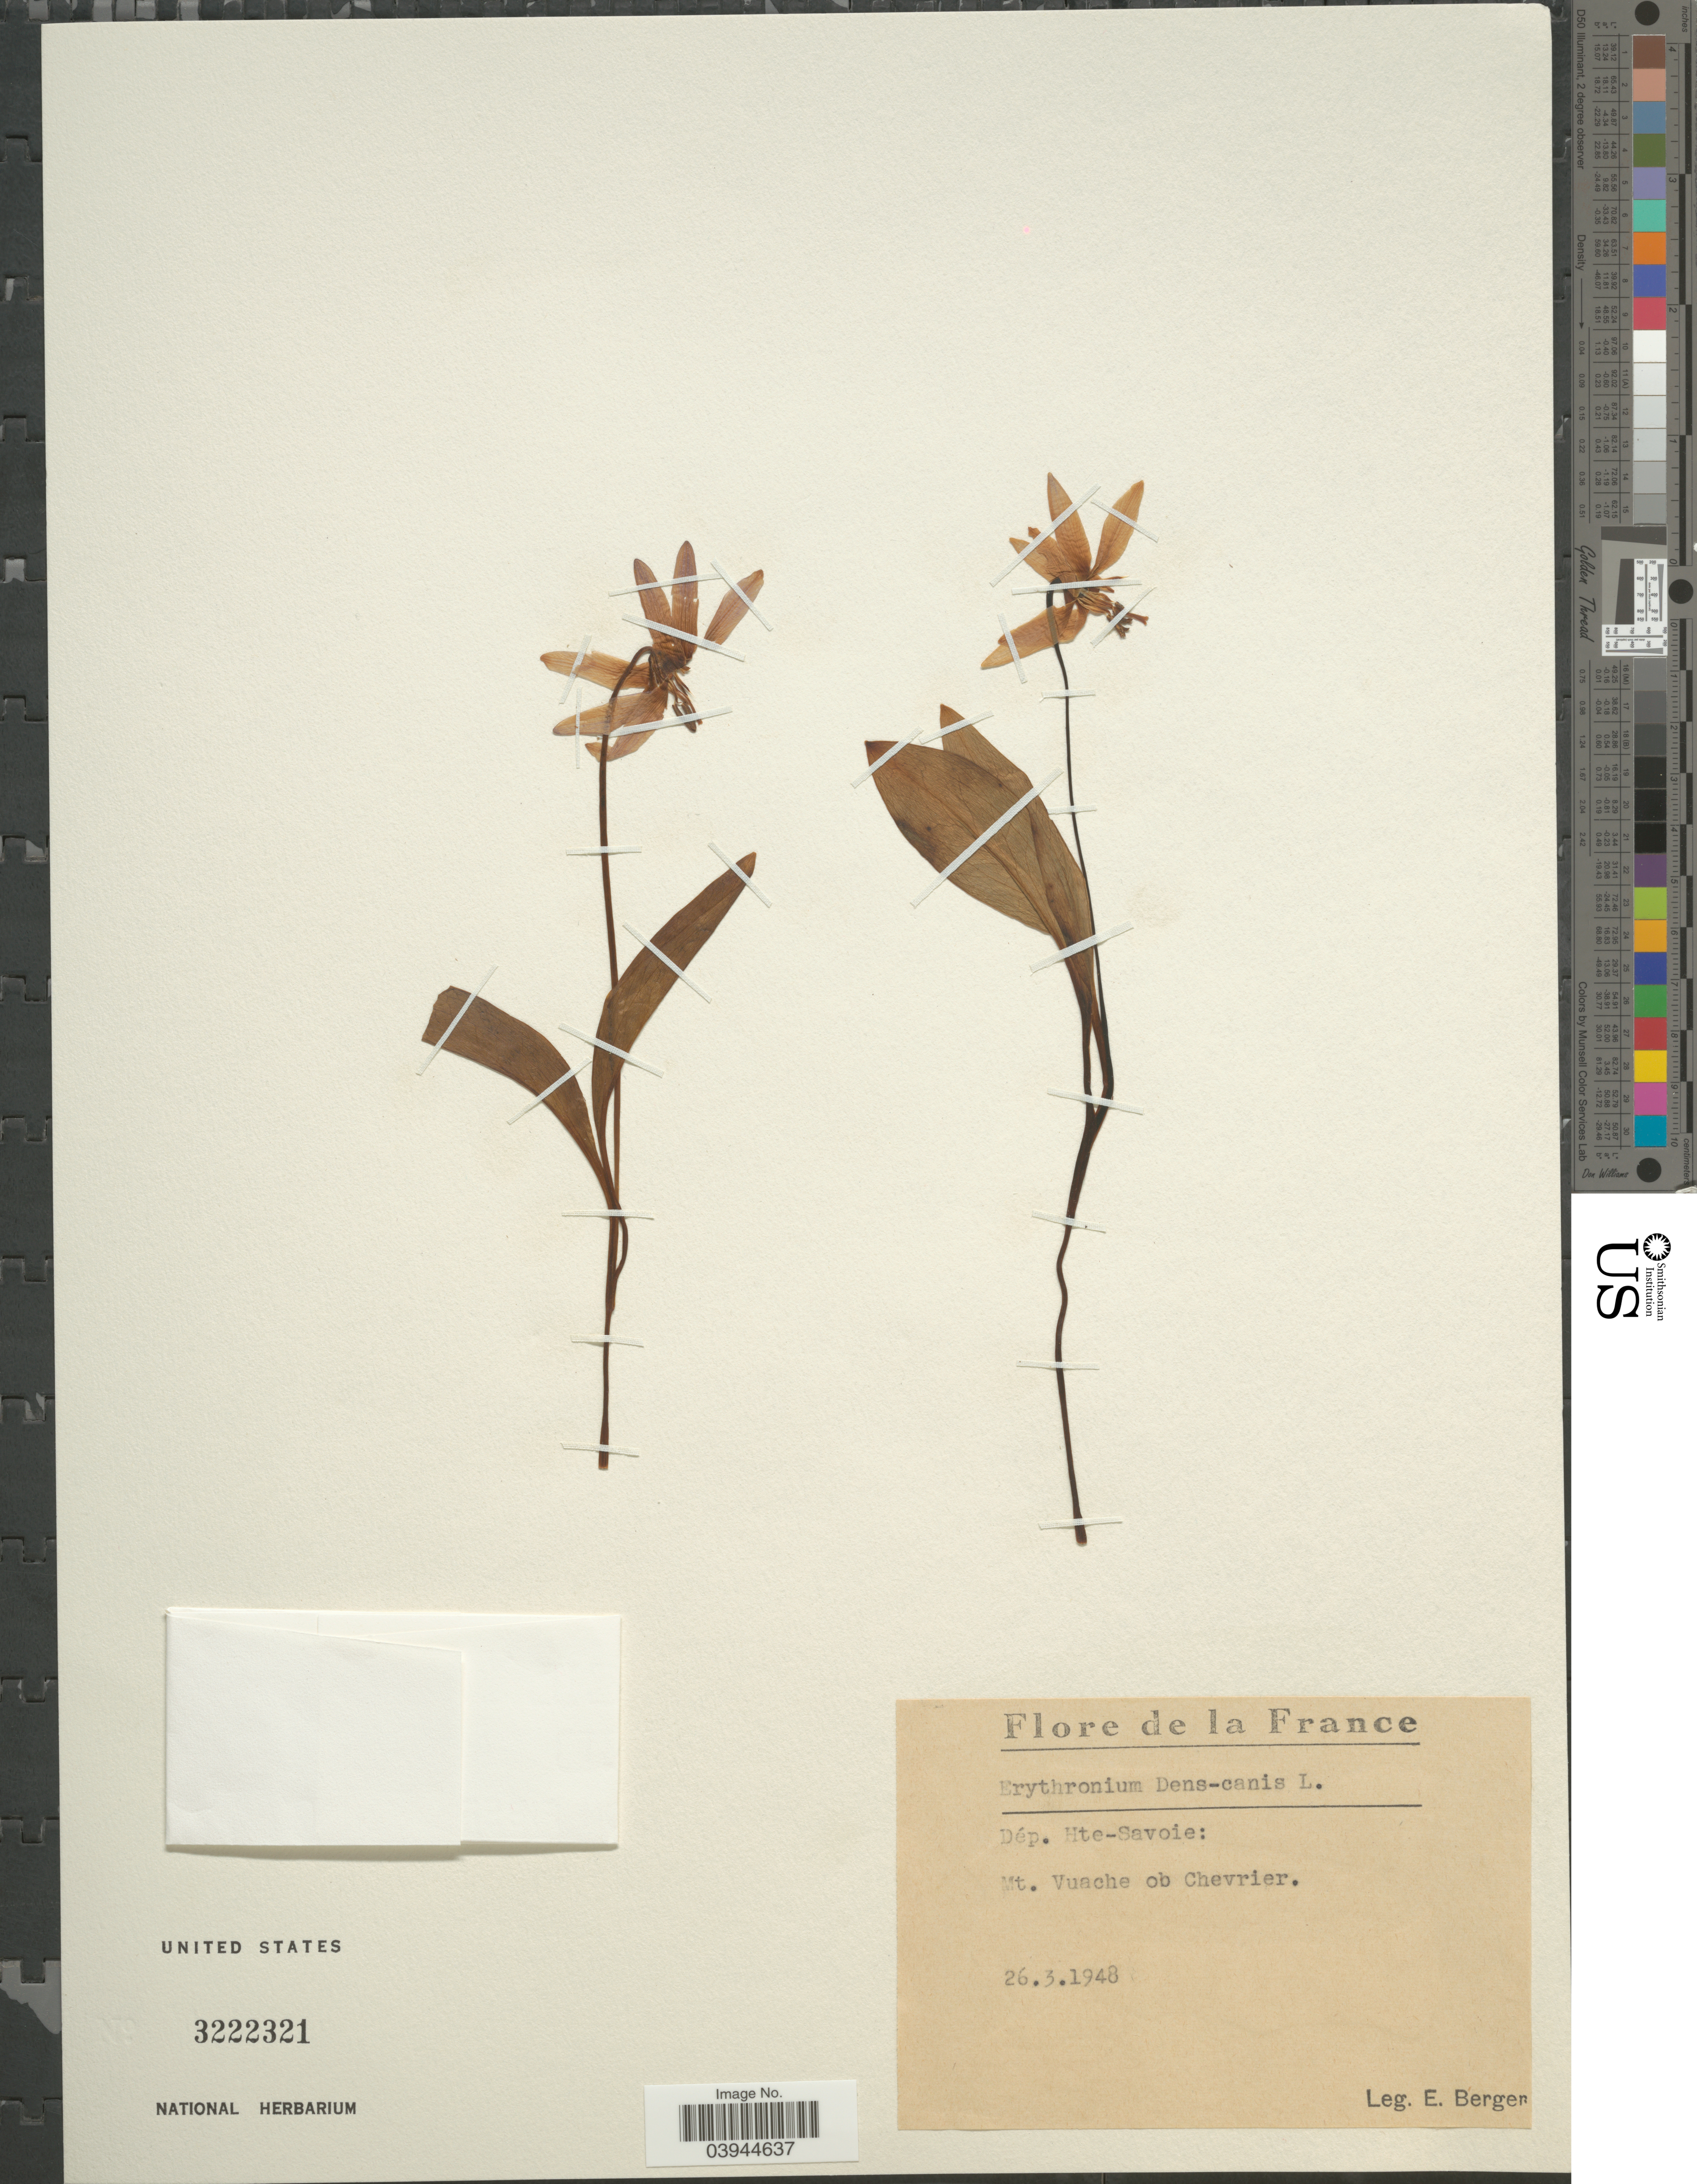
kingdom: Plantae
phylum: Tracheophyta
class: Liliopsida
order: Liliales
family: Liliaceae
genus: Erythronium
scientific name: Erythronium dens-canis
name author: L.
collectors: E. Berger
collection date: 1948-03-26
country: France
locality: Dép. Hte-Savoie: Mt. Vuache ob Chevrier.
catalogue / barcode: US 3222321